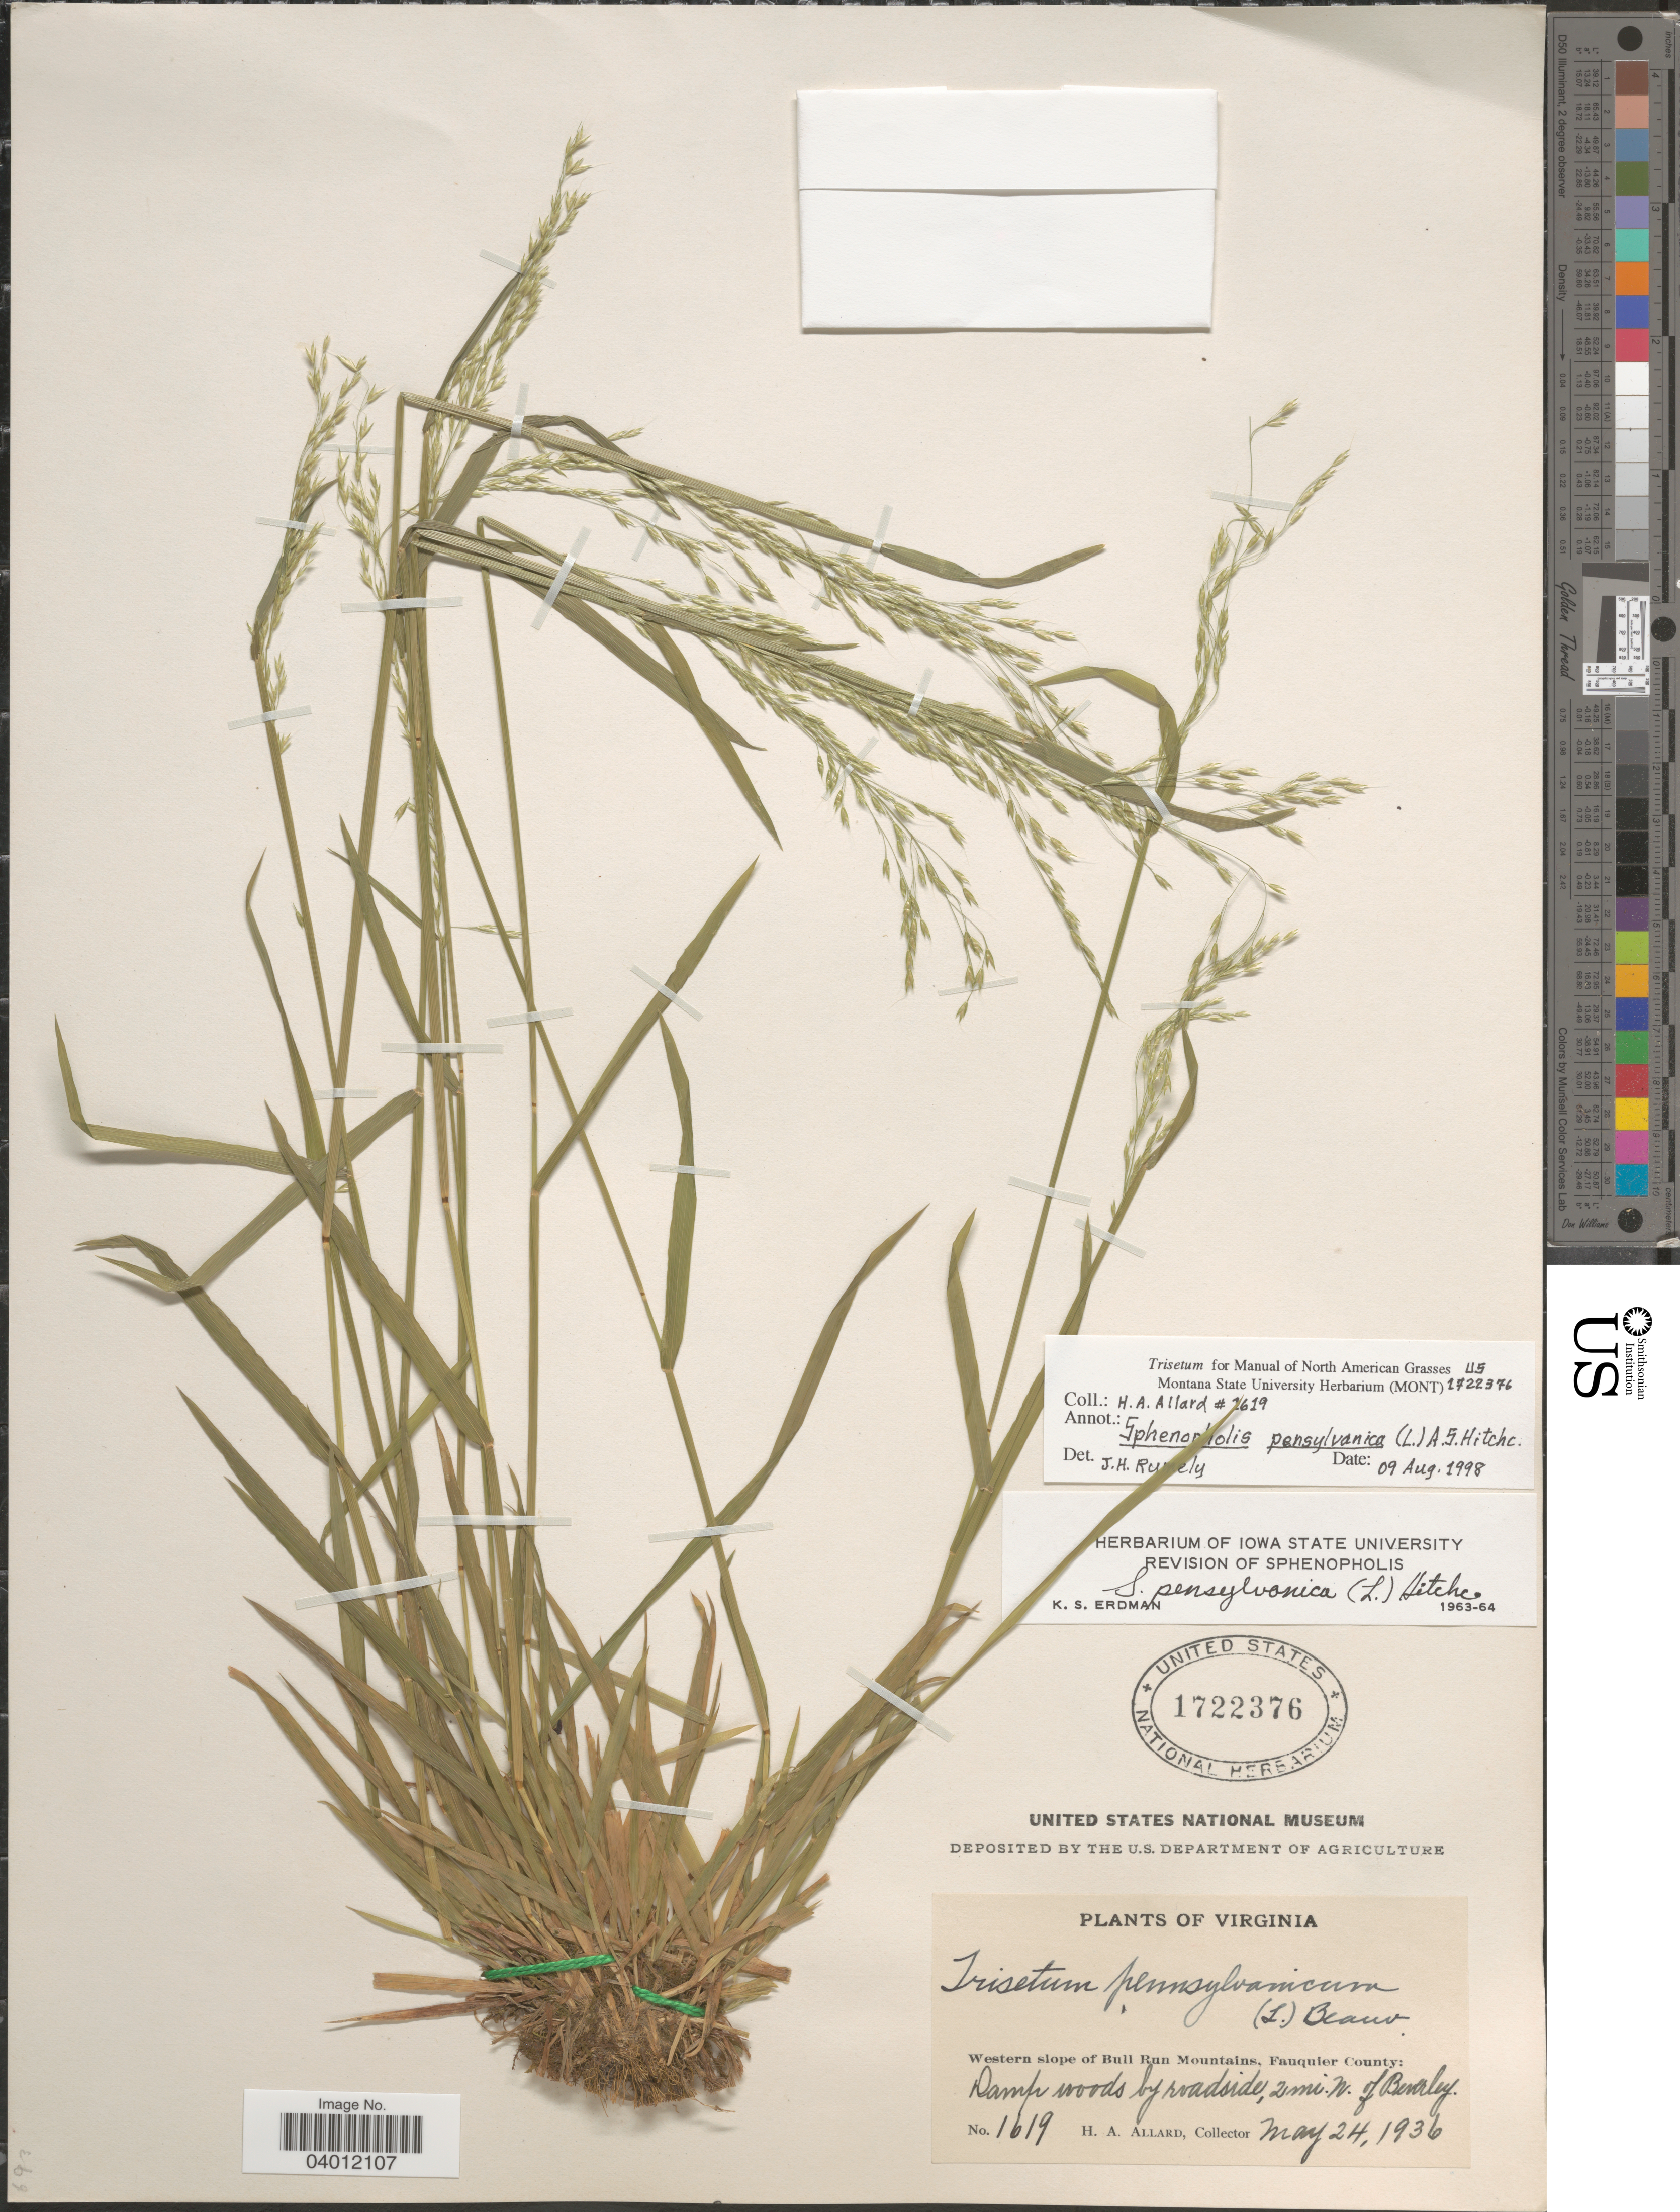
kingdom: Plantae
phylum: Tracheophyta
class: Liliopsida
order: Poales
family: Poaceae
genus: Sphenopholis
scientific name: Sphenopholis pensylvanica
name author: (L.) Hitchc.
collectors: H. A. Allard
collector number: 1619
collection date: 1936-05-24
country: United States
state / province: Virginia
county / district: Fauquier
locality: Western slope of Bull Run Mountains, Fauquier County: Damp woods by roadside, 2 mi. n. of Beverley.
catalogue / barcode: US 1722376